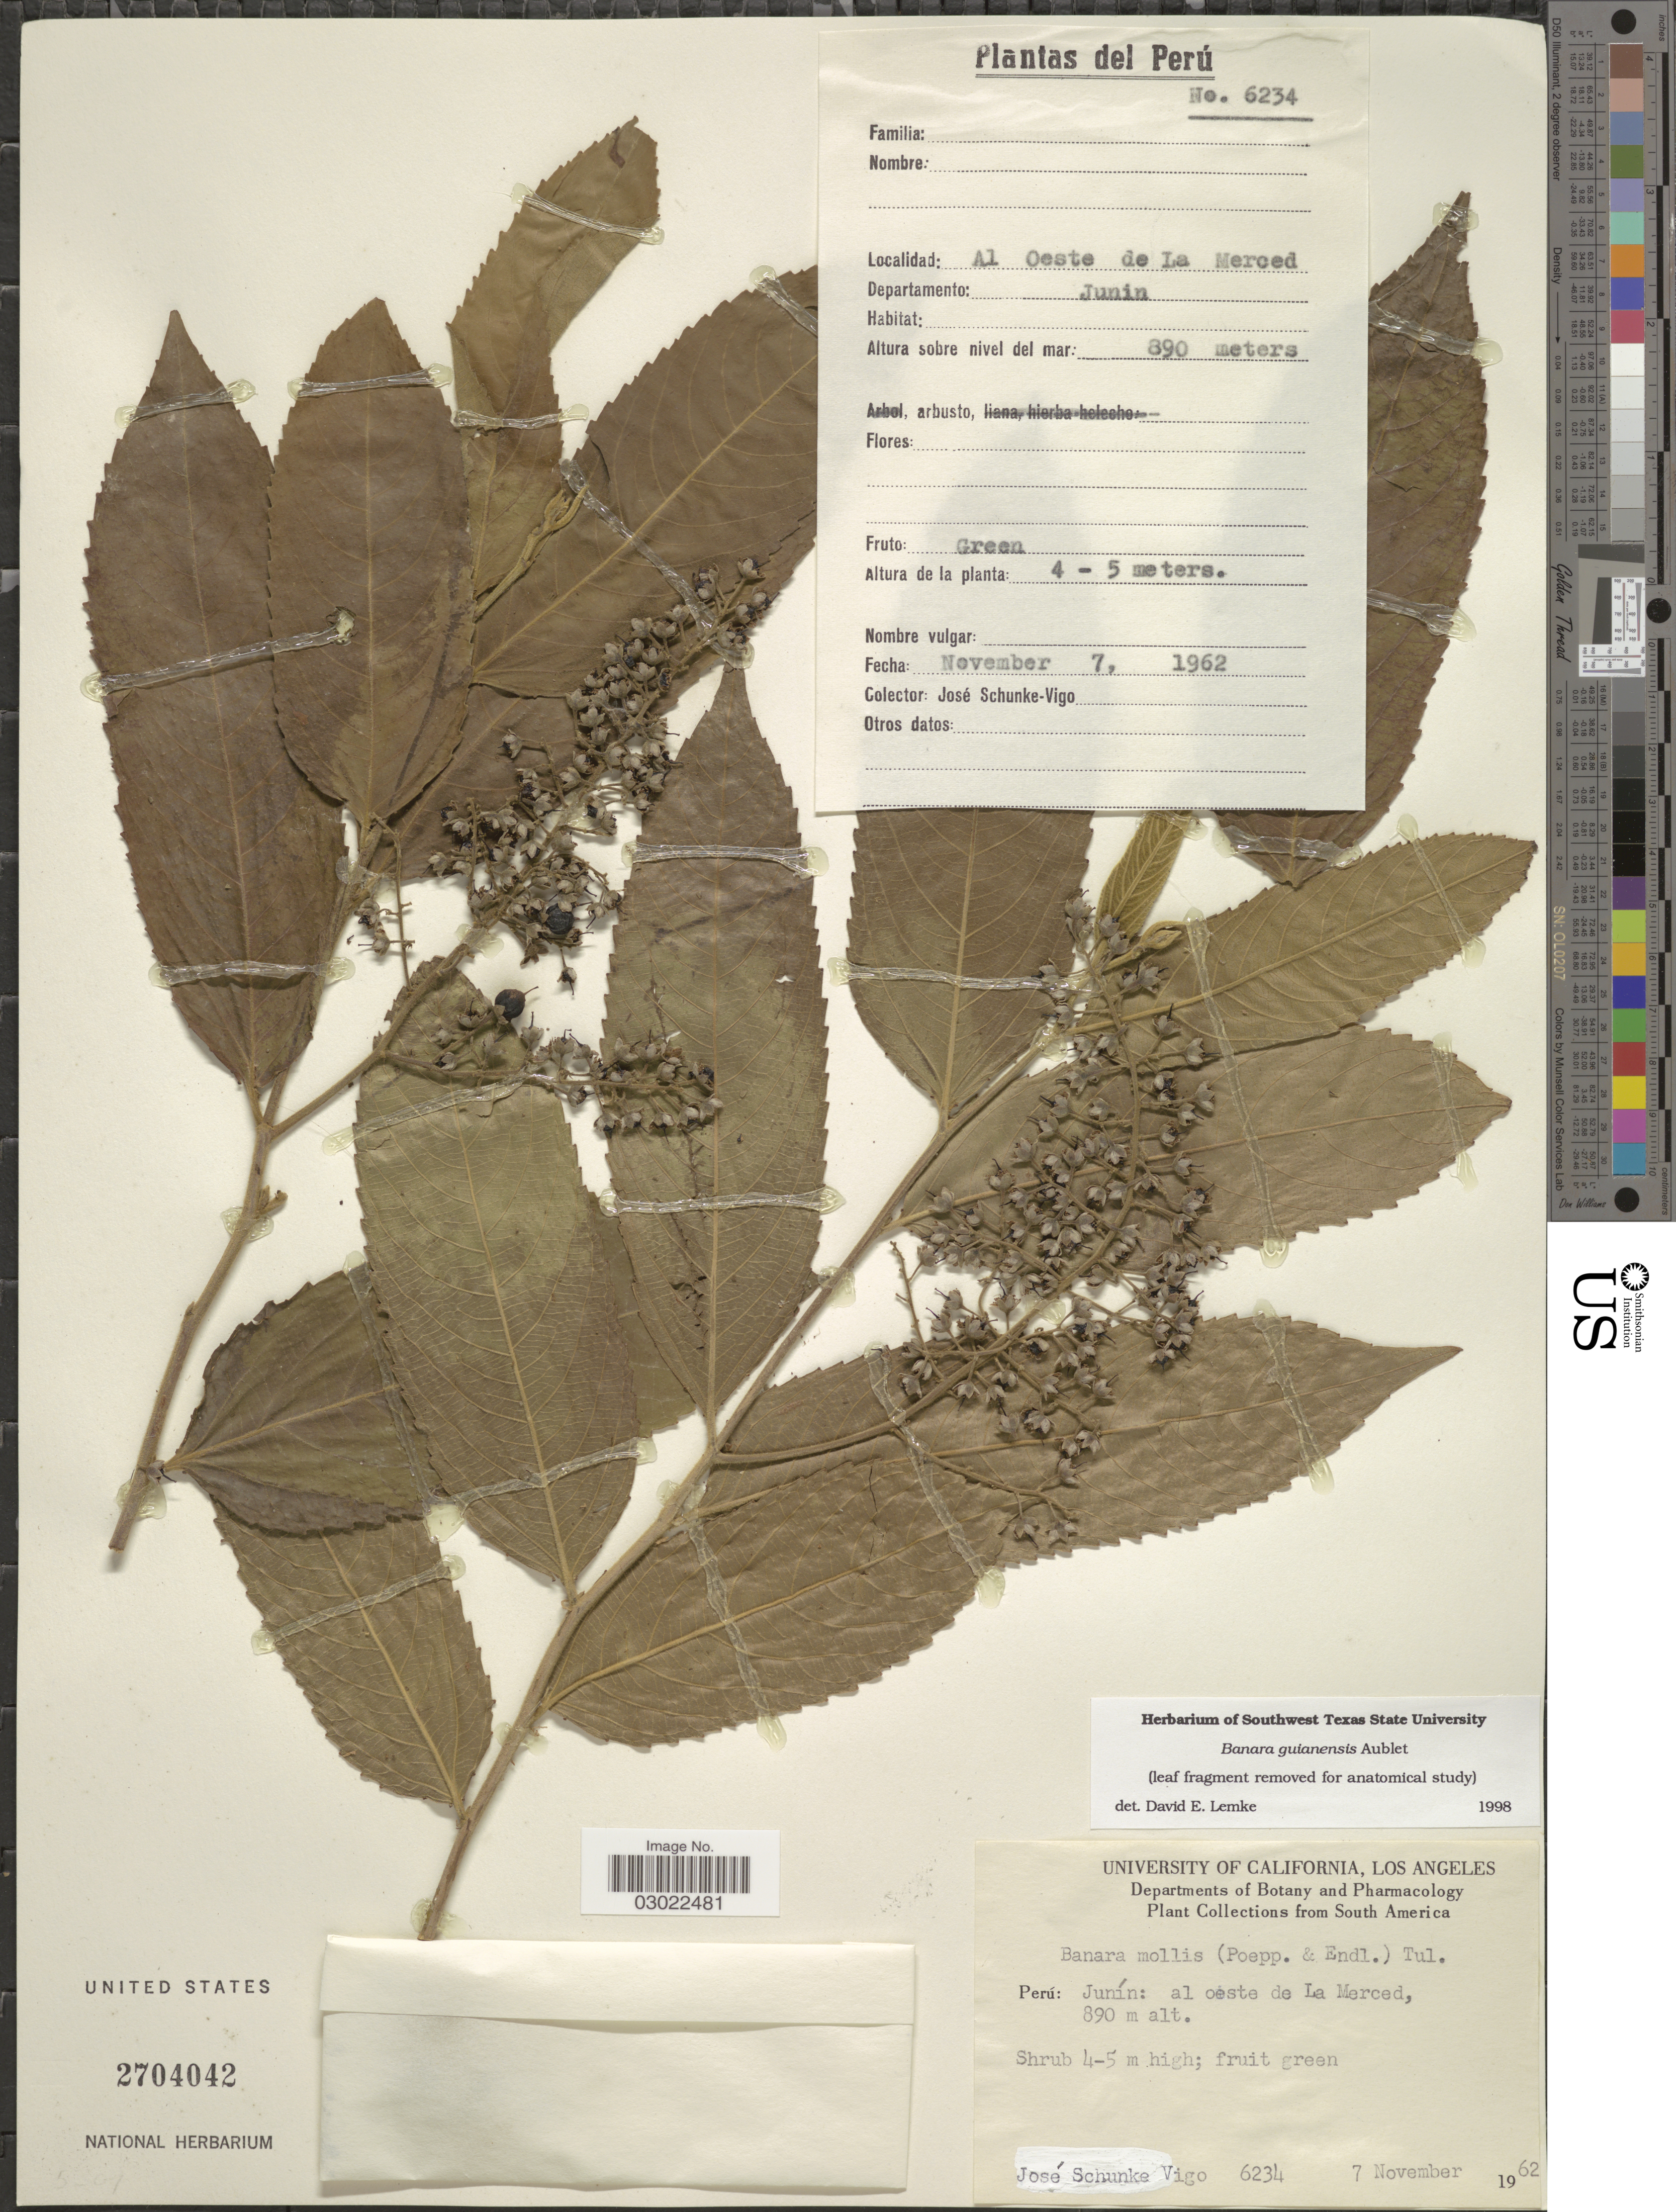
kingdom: Plantae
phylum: Tracheophyta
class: Magnoliopsida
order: Malpighiales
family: Salicaceae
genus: Banara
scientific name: Banara guianensis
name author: Aubl.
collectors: J. Schunke Vigo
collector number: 6234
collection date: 1962-11-07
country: Peru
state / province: Junín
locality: Al oeste de La Merced. Departamento Junin.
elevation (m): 890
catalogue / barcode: US 2704042